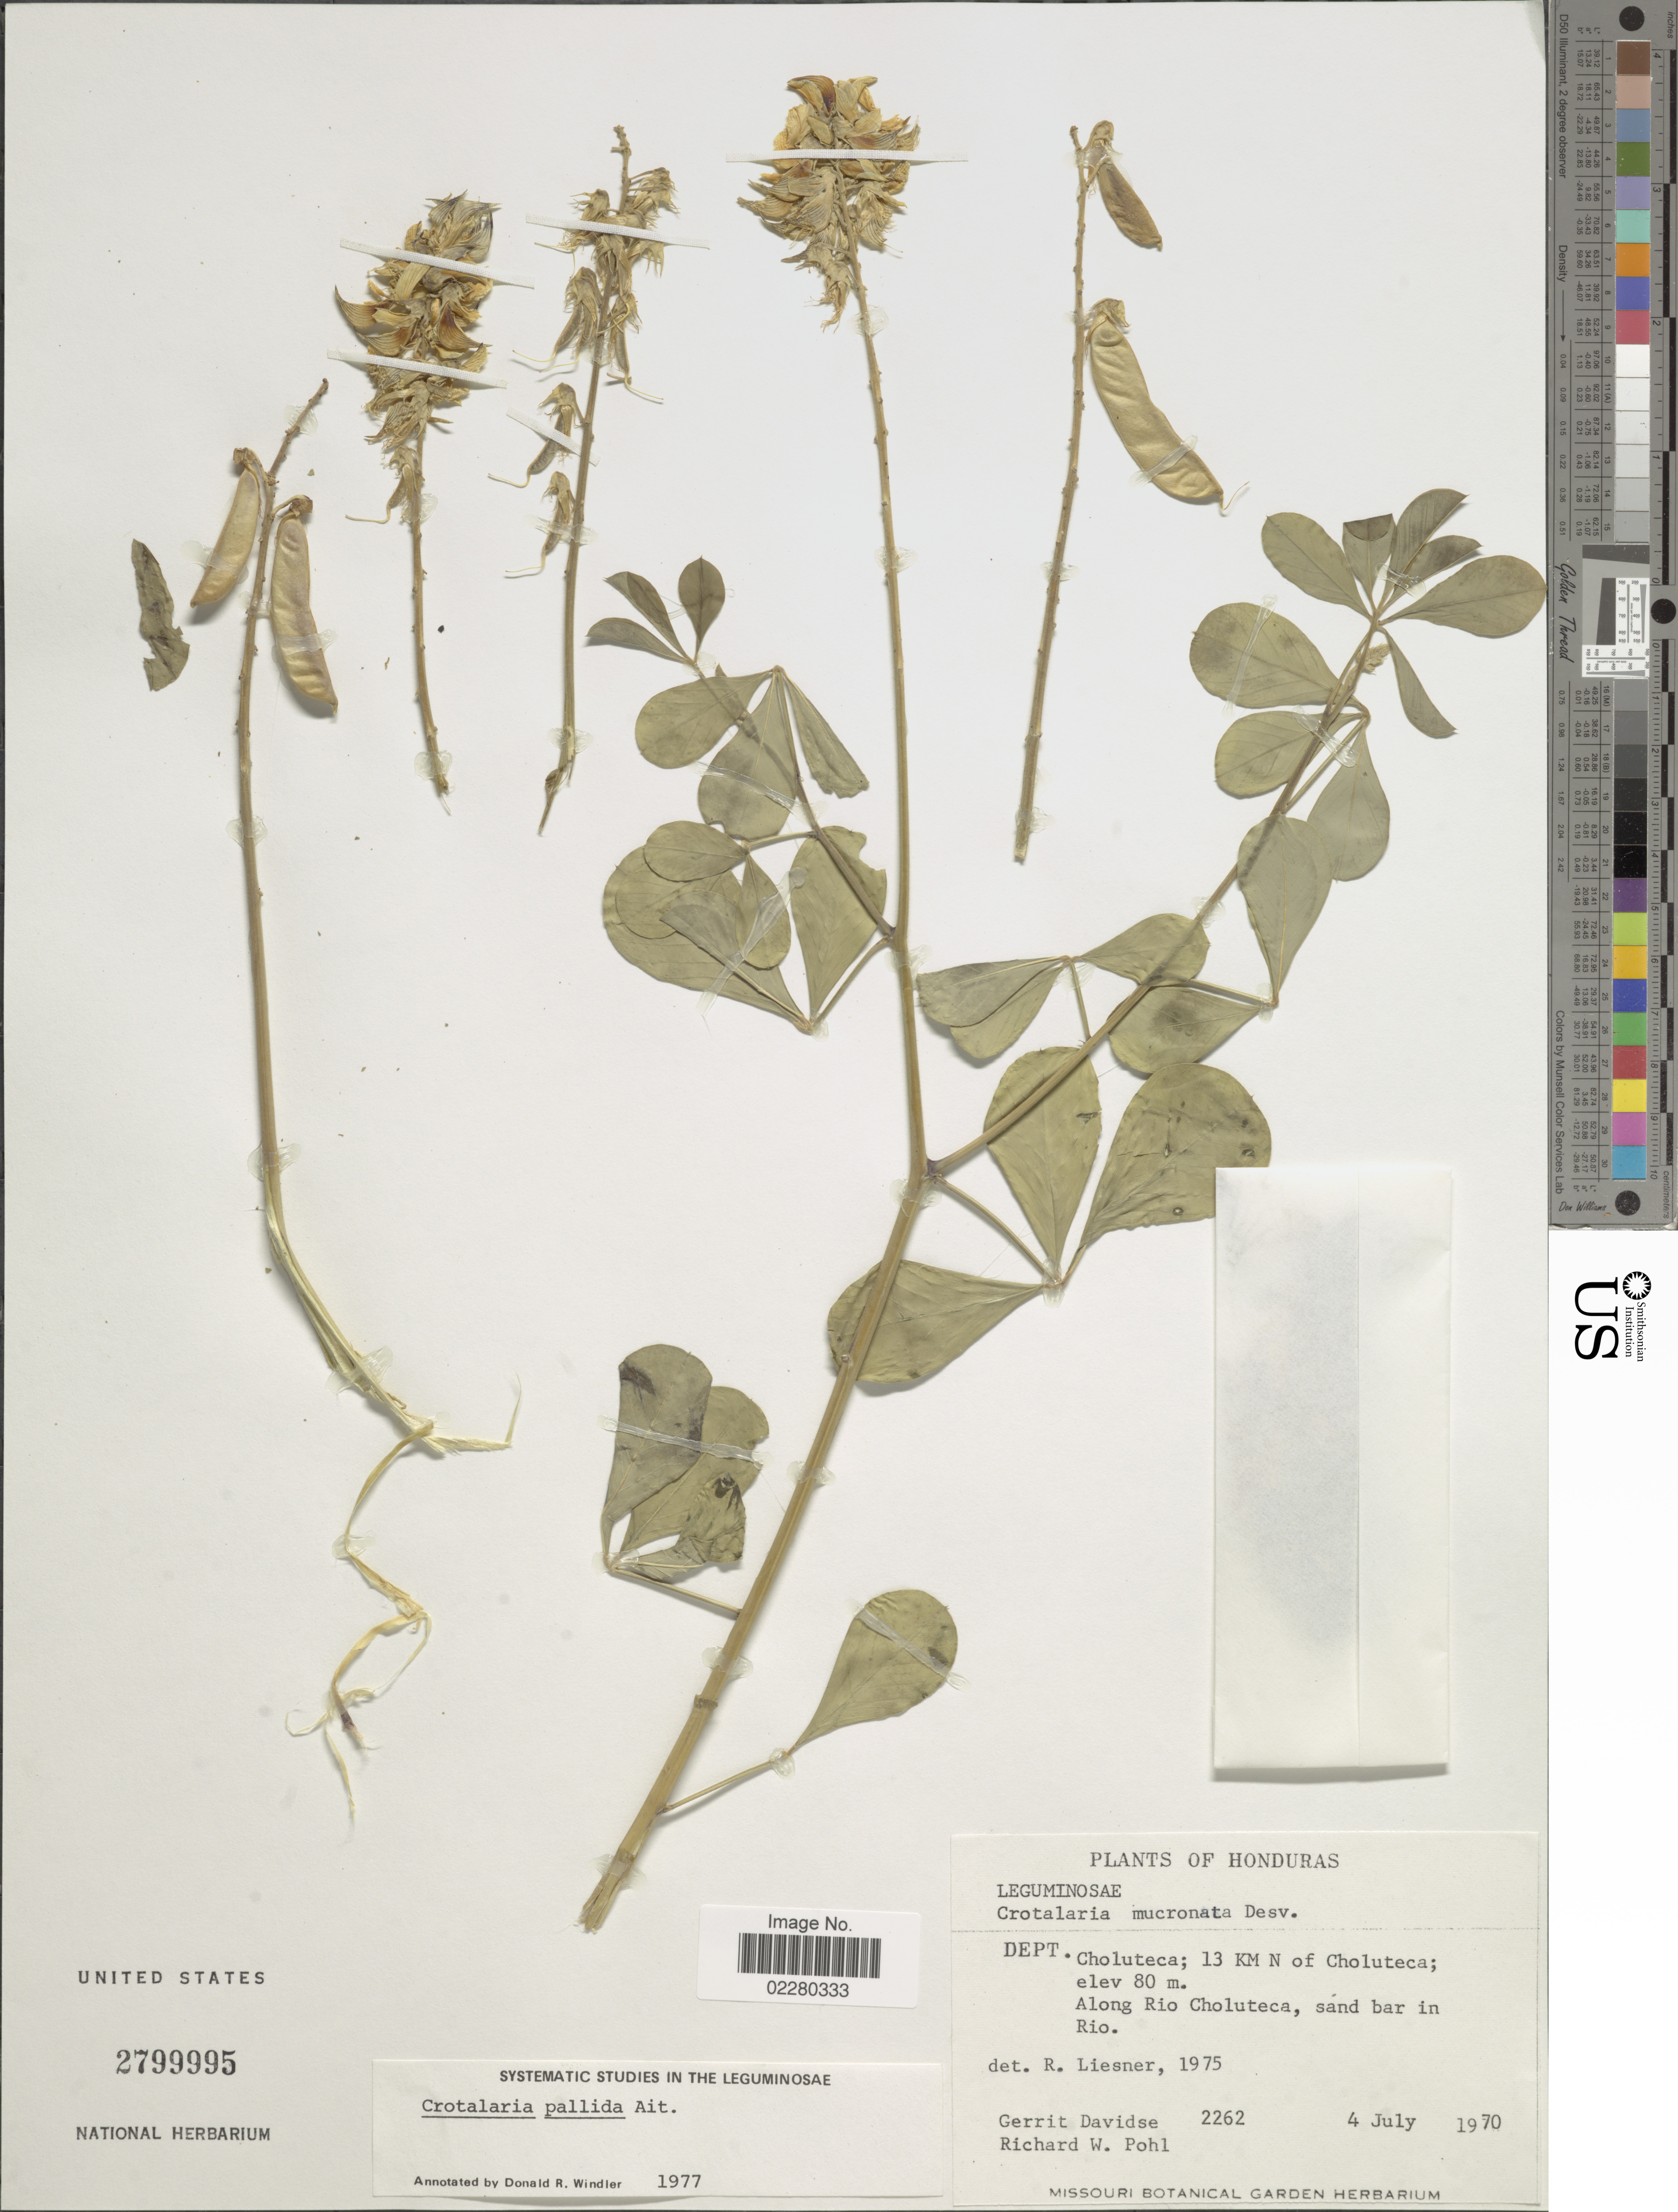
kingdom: Plantae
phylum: Tracheophyta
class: Magnoliopsida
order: Fabales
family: Fabaceae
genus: Crotalaria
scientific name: Crotalaria pallida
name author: Aiton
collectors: G. Davidse & R. W. Pohl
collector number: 2262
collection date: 1970-07-04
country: Honduras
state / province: Choluteca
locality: Dept. Choluteca; 13 KM N of Choluteca. Along Rio Choluteca, sand bar in Rio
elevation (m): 80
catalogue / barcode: US 2799995